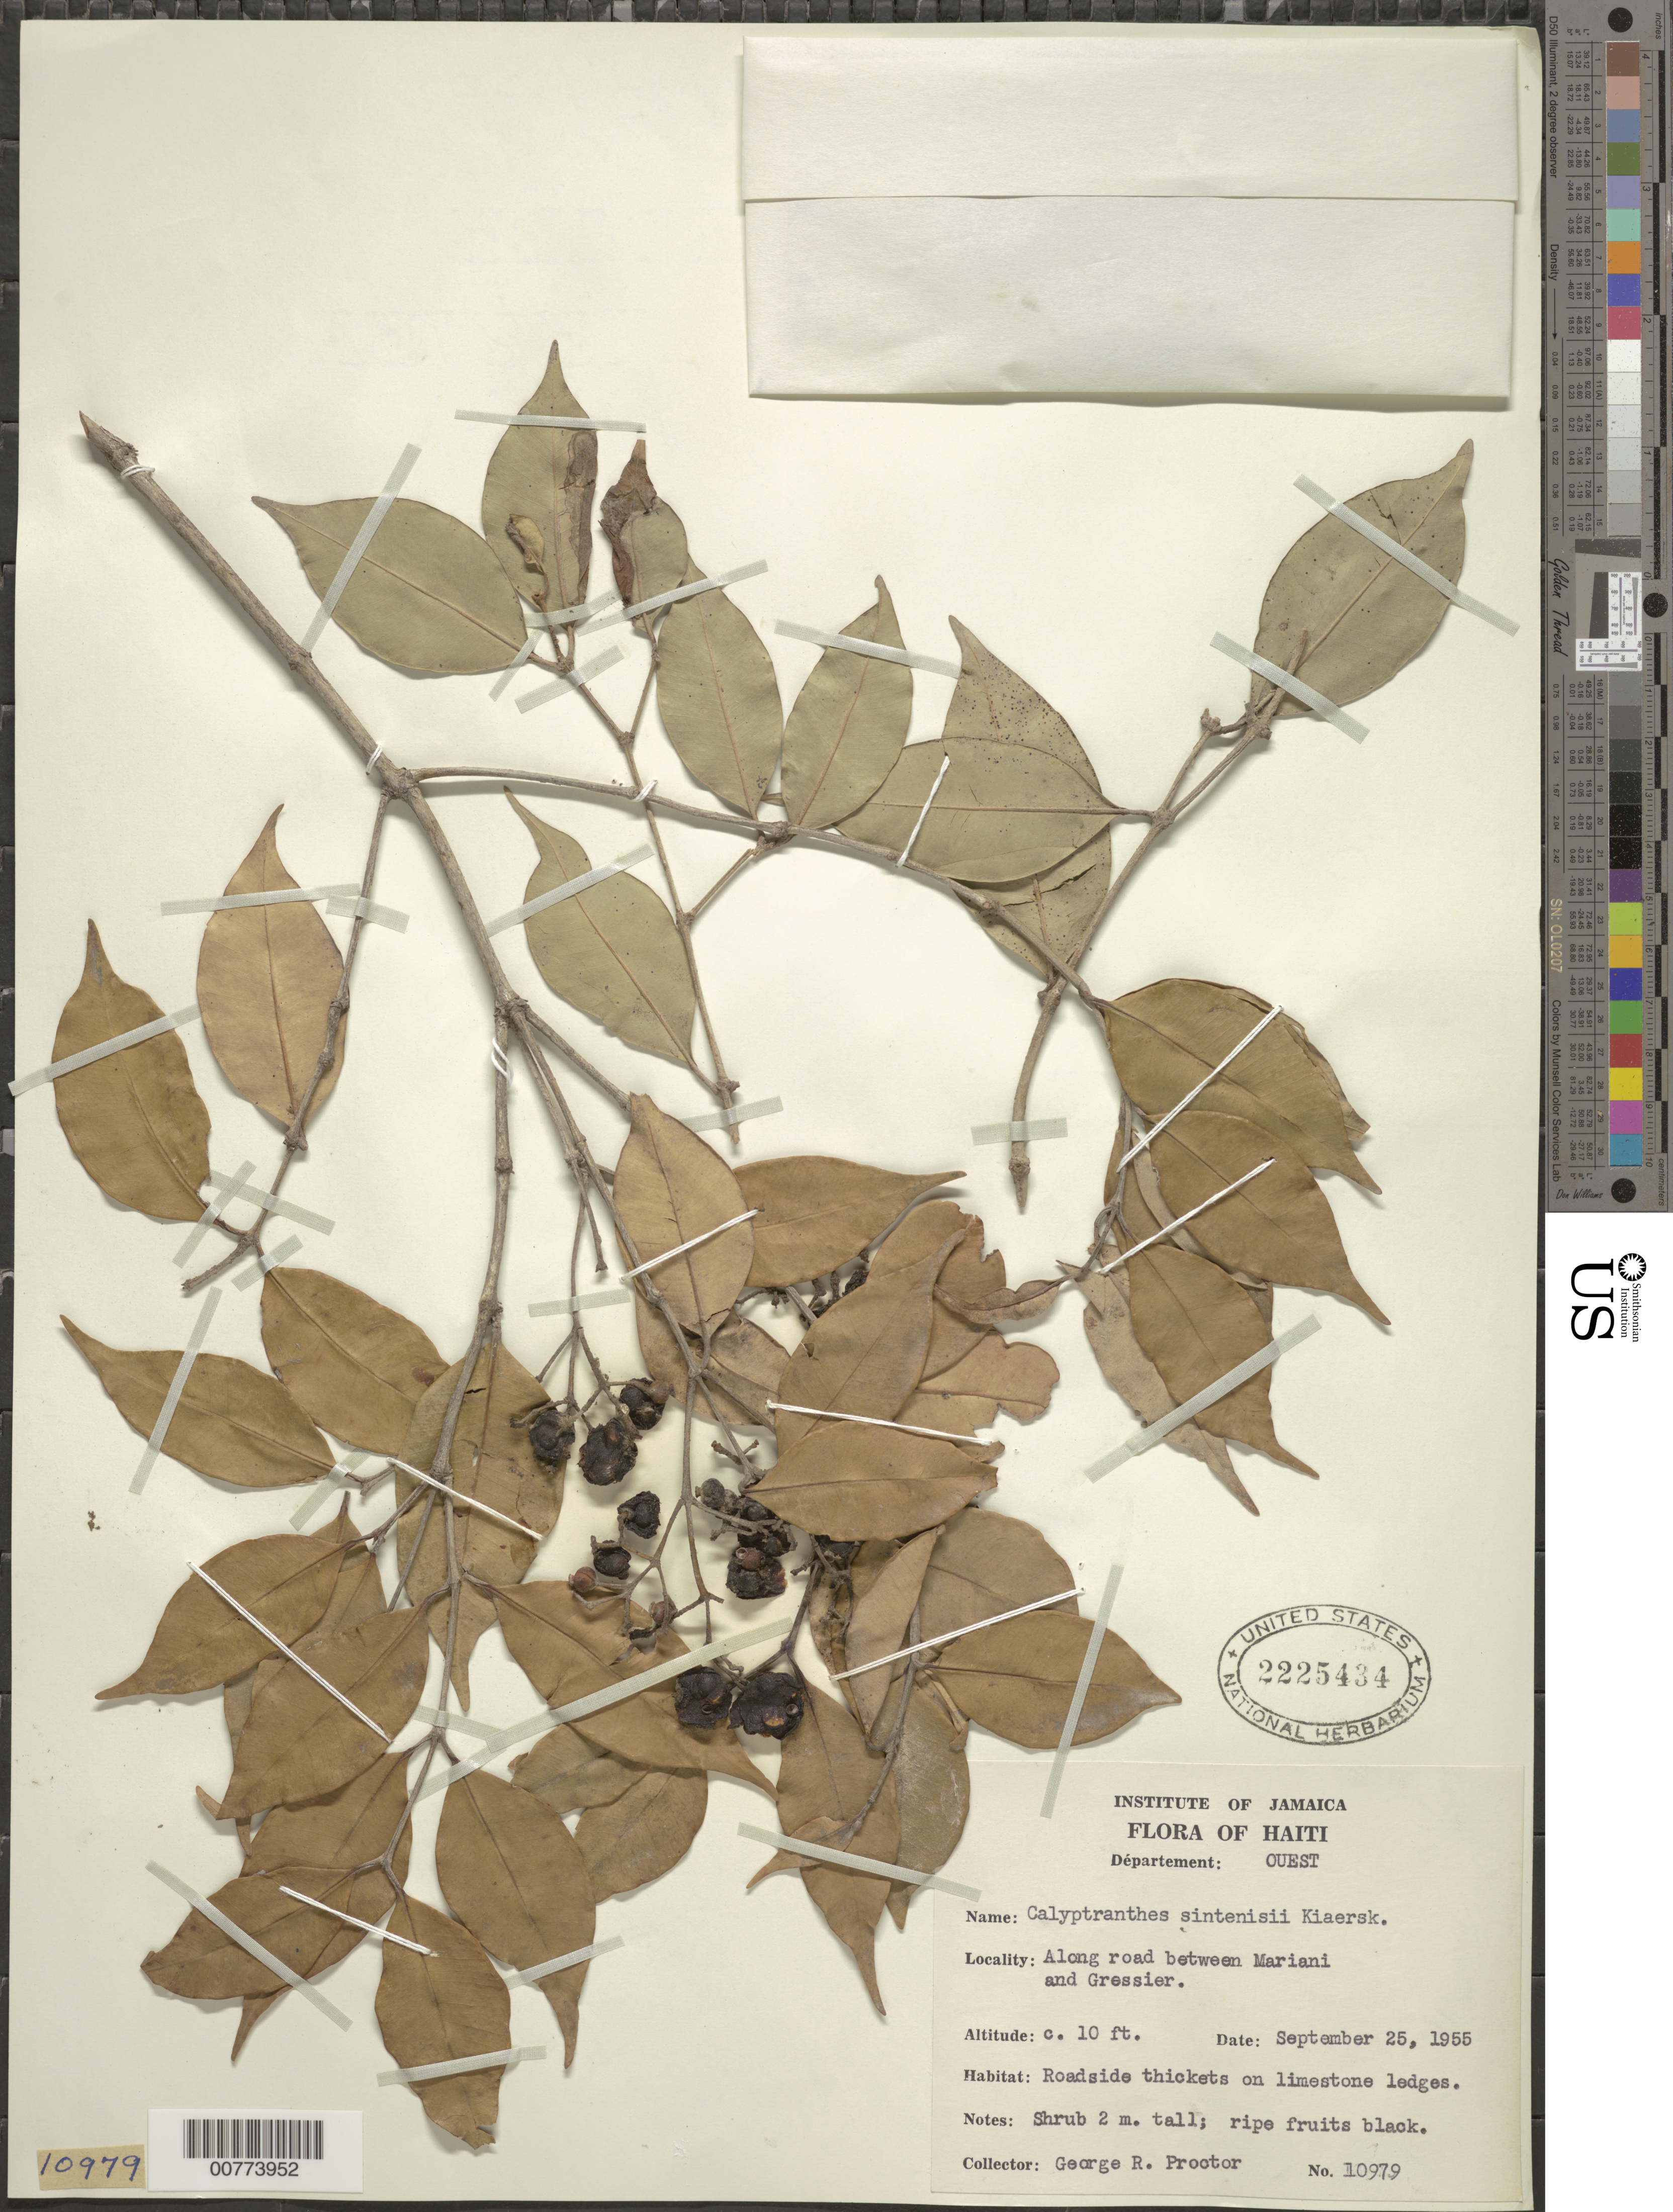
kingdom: Plantae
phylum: Tracheophyta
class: Magnoliopsida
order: Myrtales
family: Myrtaceae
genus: Myrcia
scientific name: Myrcia neosintenisii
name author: K. Campbell & Peguero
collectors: G. R. Proctor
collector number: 10979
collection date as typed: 25 Sep 1955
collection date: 1955-09-25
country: Haiti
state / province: Ouest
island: Hispaniola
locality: Along road between Mariani and Gressier.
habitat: Roadside thickets on limestone ledges.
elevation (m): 3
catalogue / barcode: US 2225434